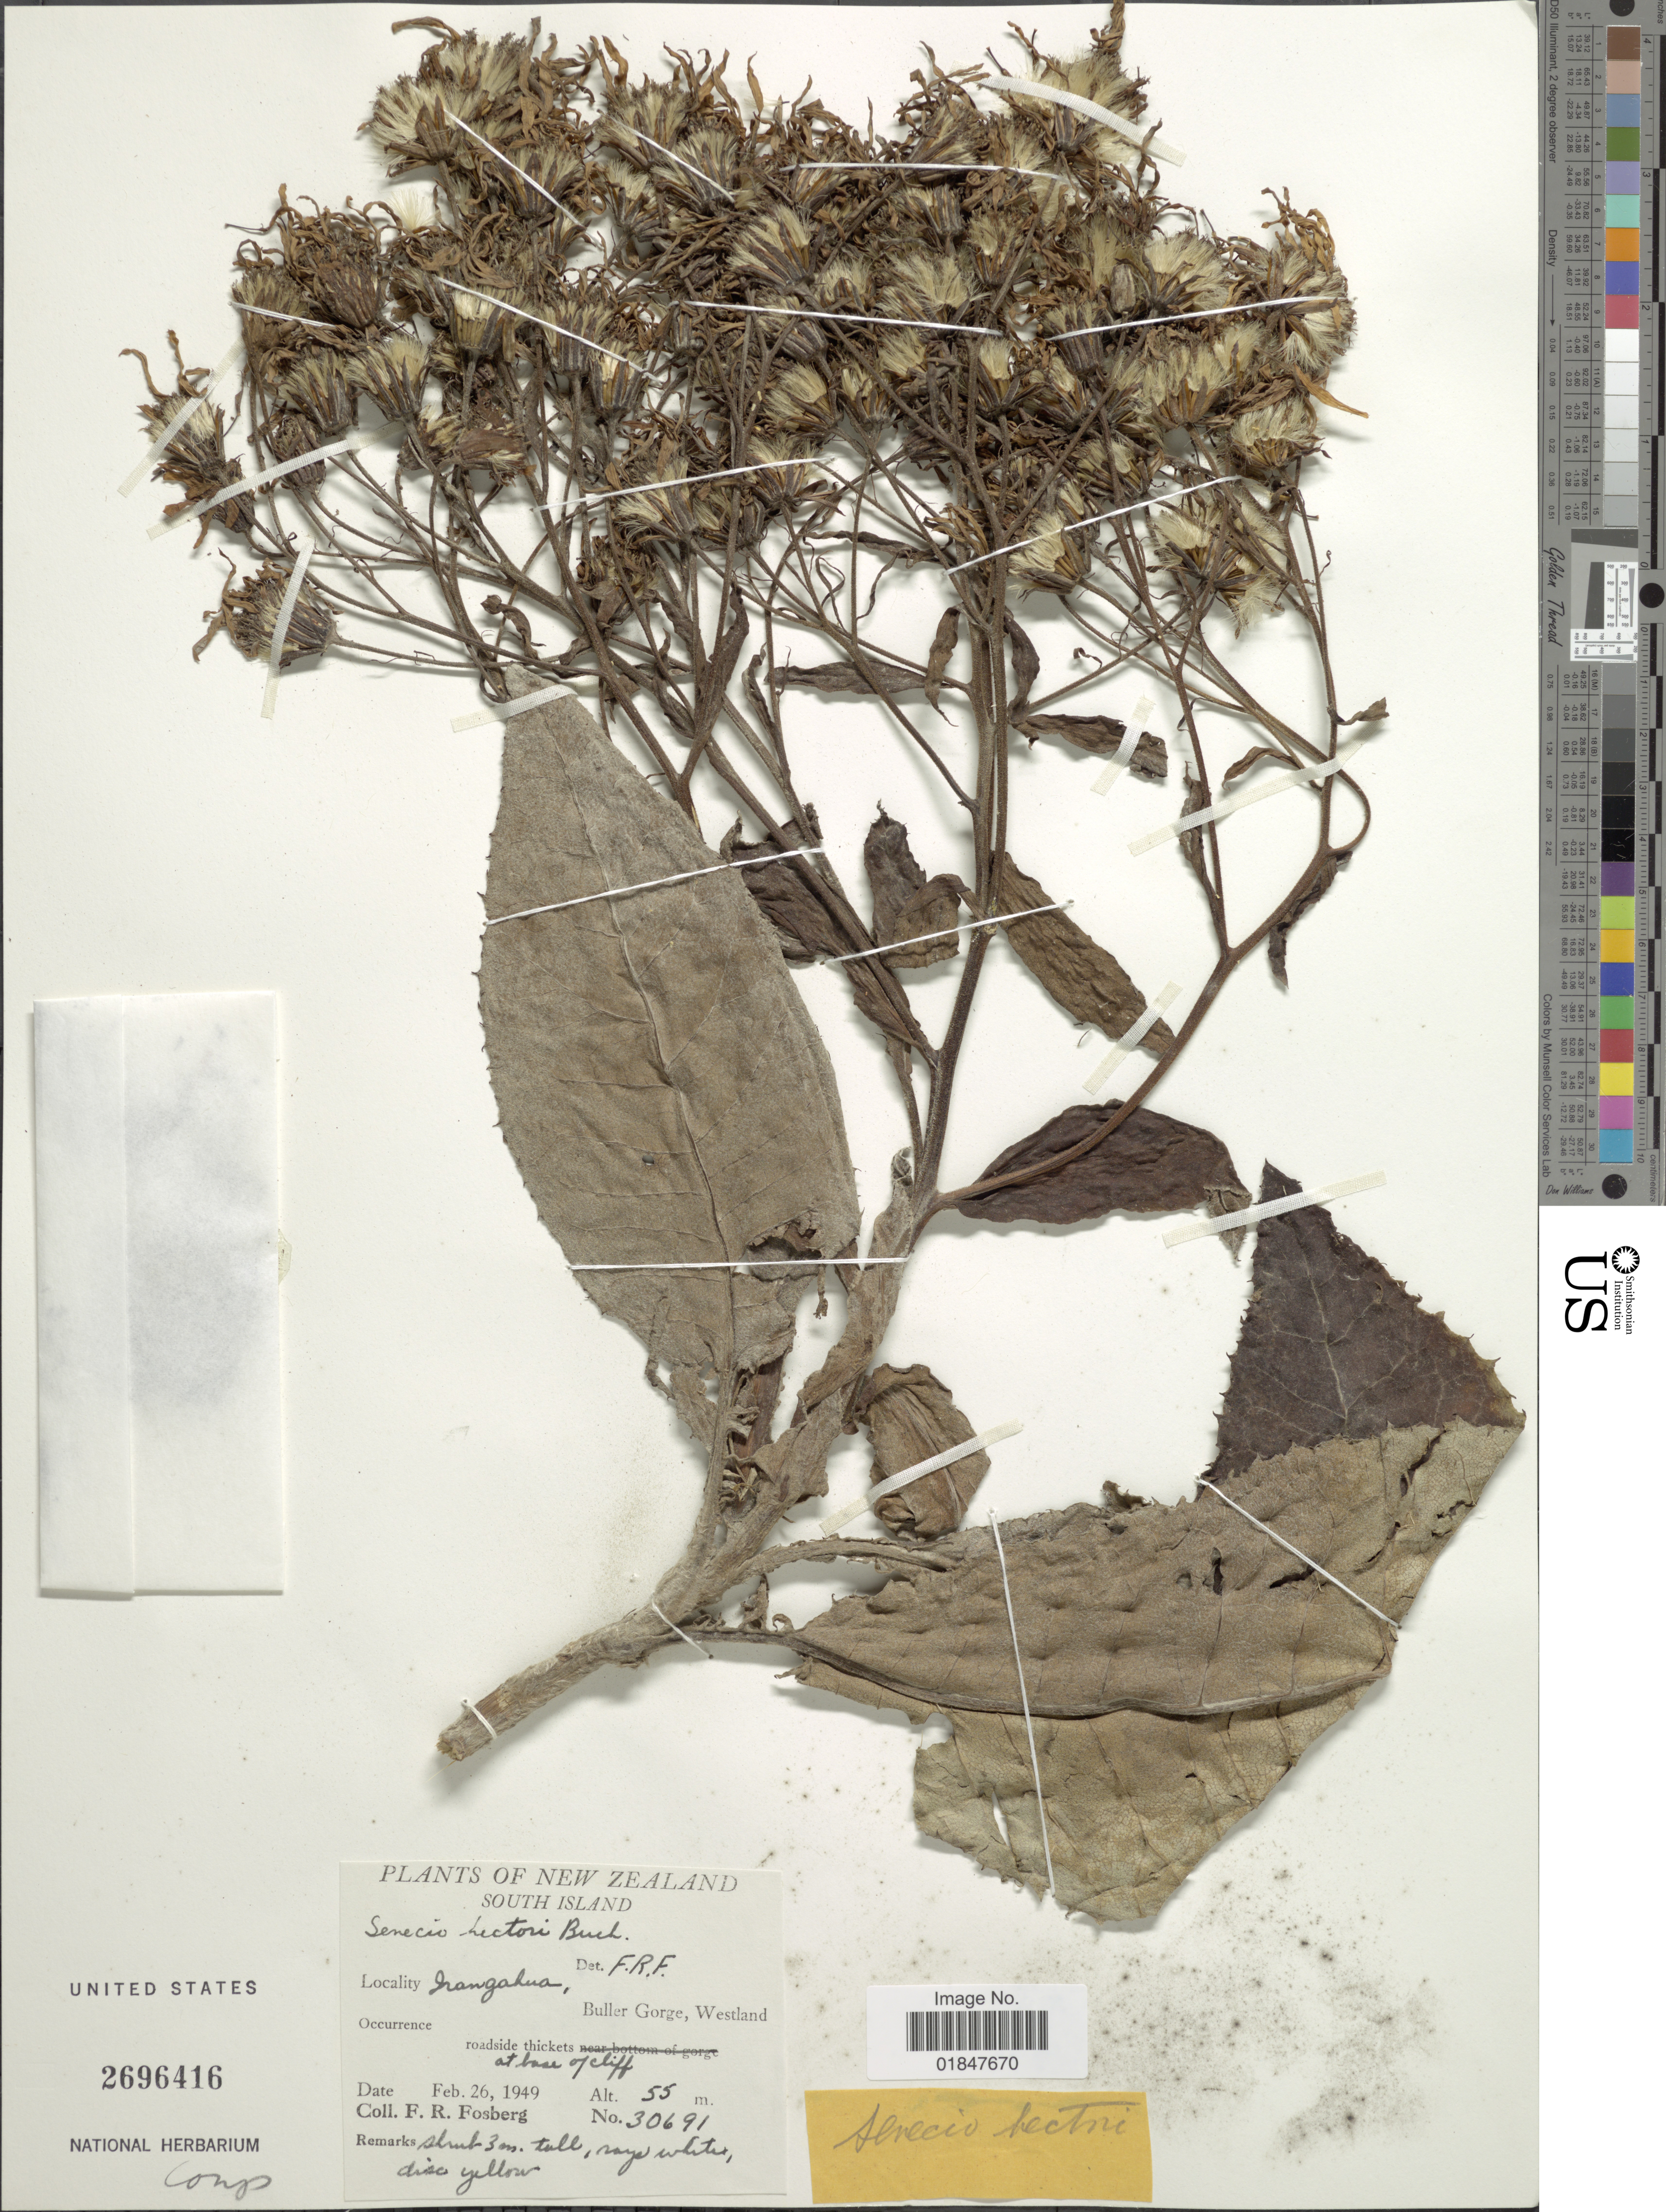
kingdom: Plantae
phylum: Tracheophyta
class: Magnoliopsida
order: Asterales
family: Asteraceae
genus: Brachyglottis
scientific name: Brachyglottis hectori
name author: (Buchanan) B. Nord.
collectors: F. R. Fosberg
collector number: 30691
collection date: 1949-02-26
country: New Zealand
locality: South Island, Inangahua, Buller Gorge, Westland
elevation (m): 55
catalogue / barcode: US 2696416